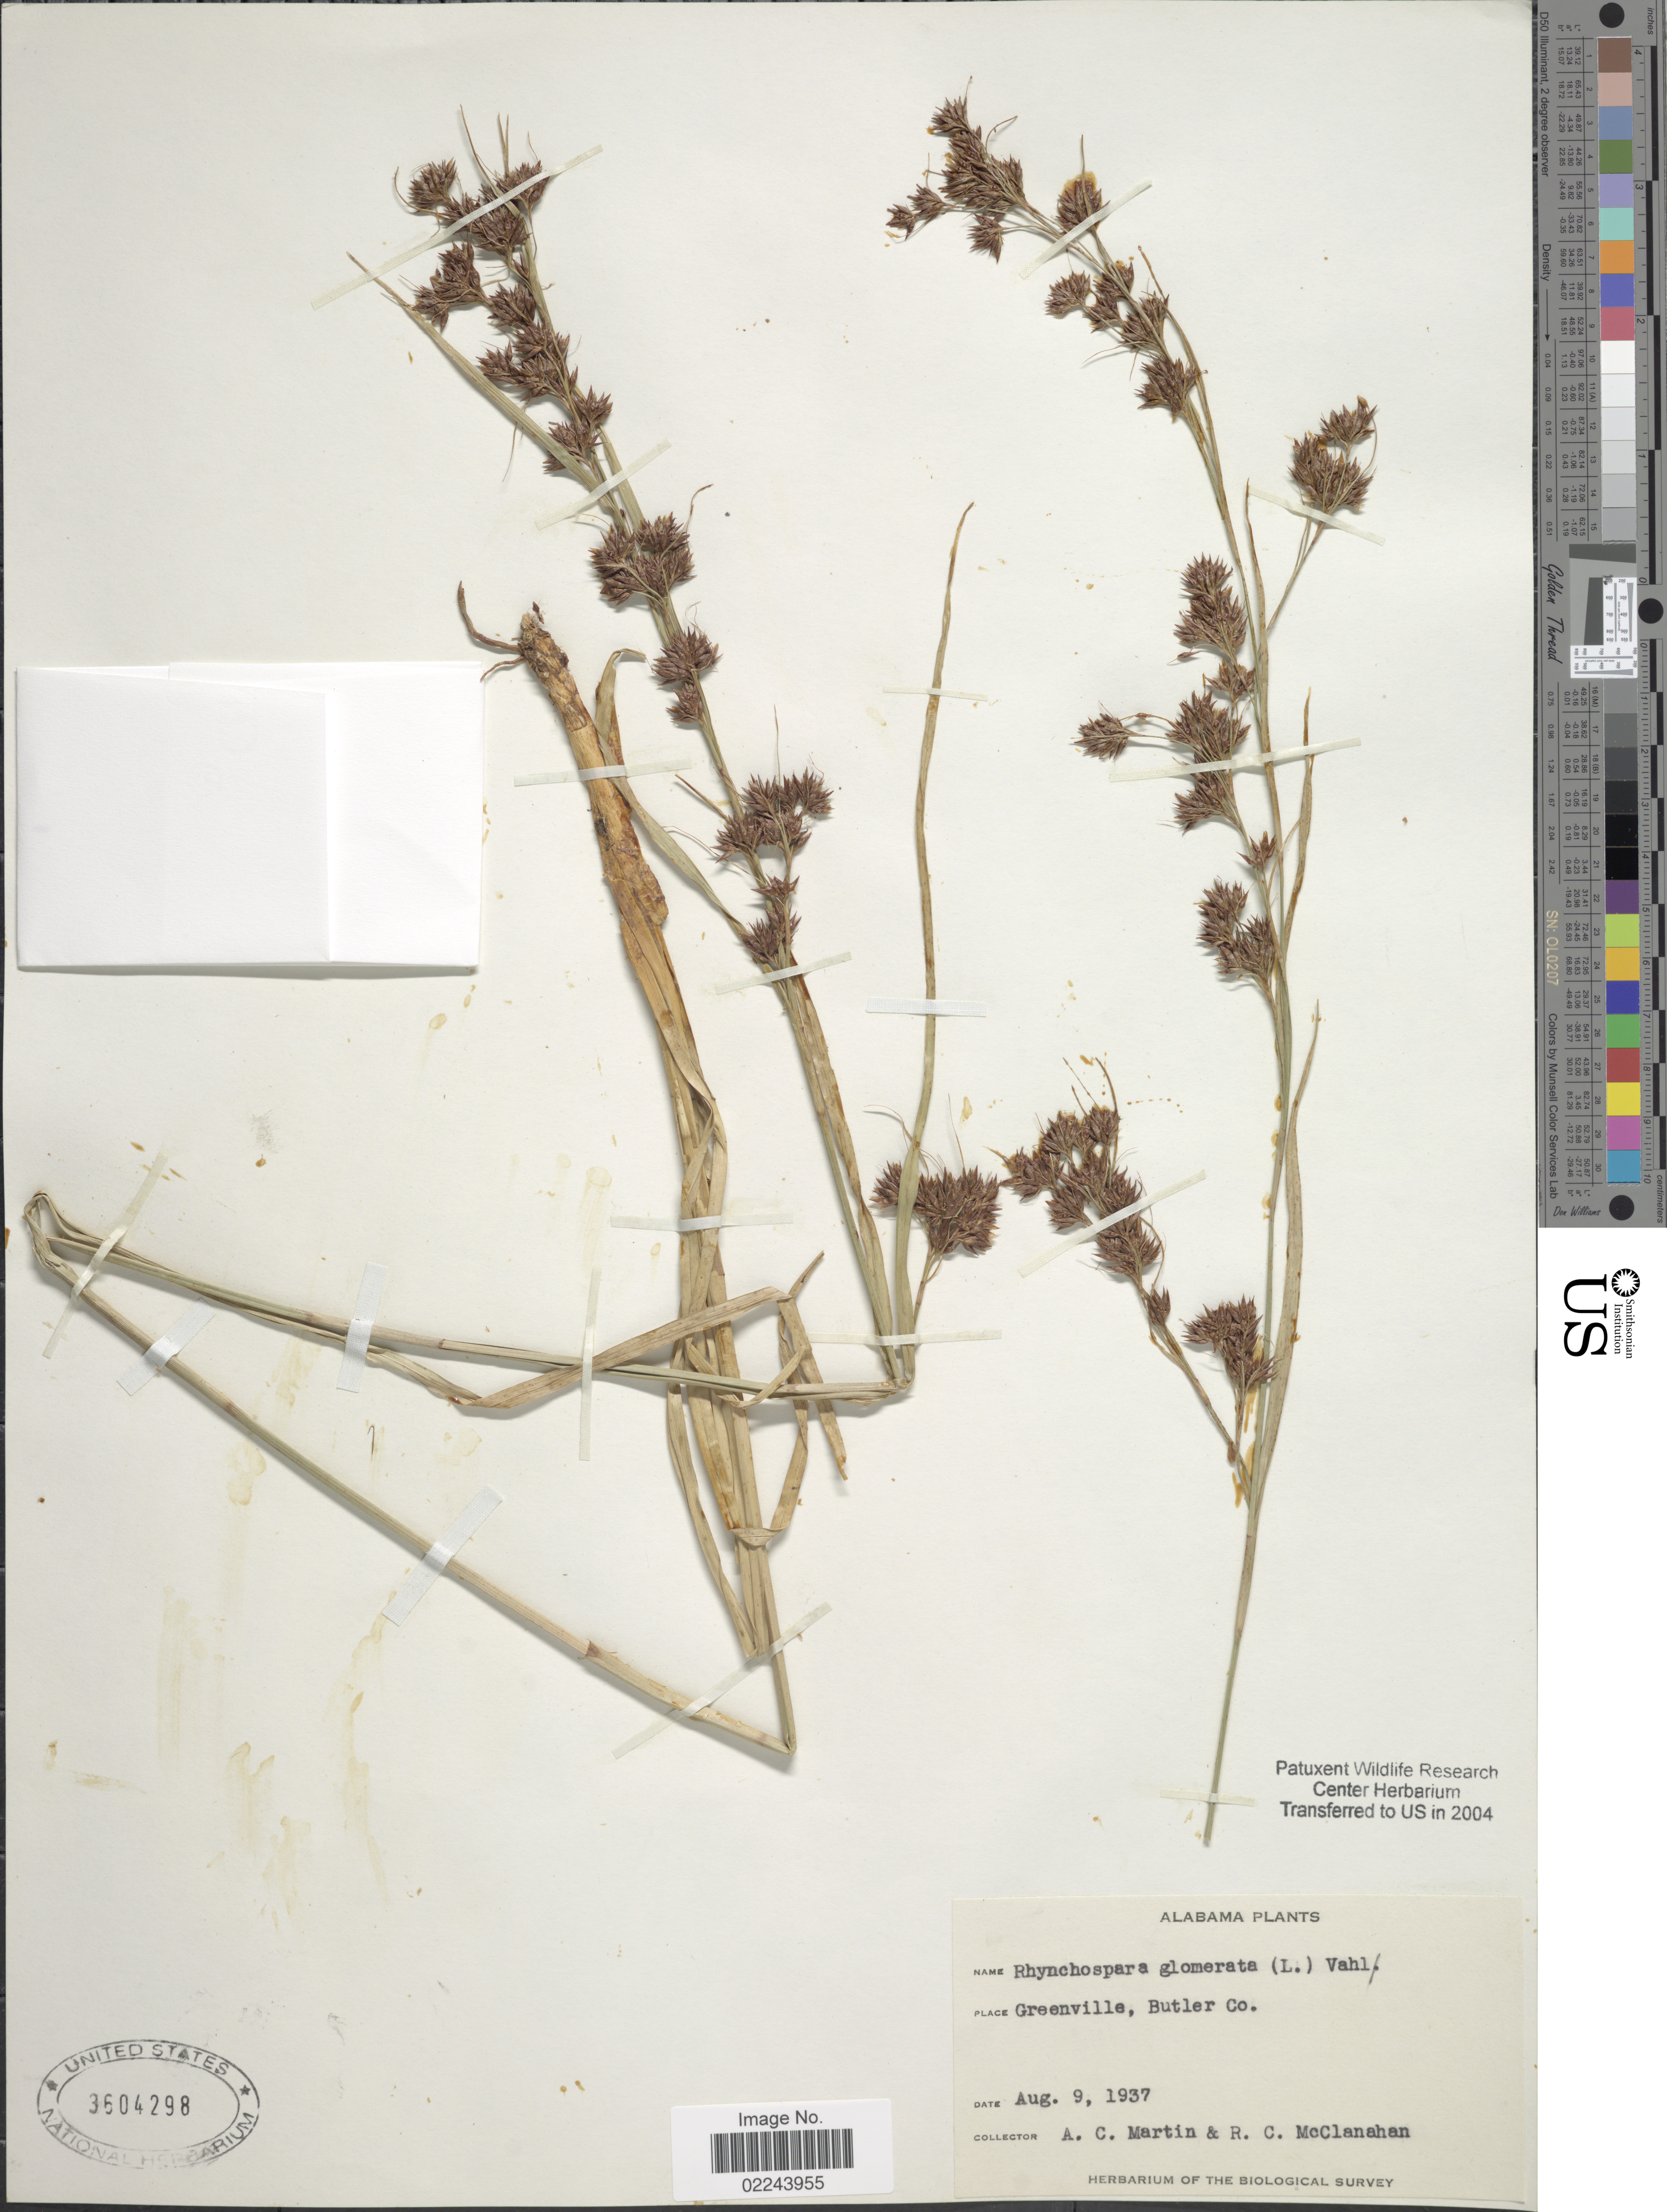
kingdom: Plantae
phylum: Tracheophyta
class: Liliopsida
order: Poales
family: Cyperaceae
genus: Rhynchospora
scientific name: Rhynchospora glomerata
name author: (L.) Vahl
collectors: A. C. Martin & R. McClanahan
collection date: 1937-08-09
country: United States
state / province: Alabama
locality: Greenville, Butler Co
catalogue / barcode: US 3604298